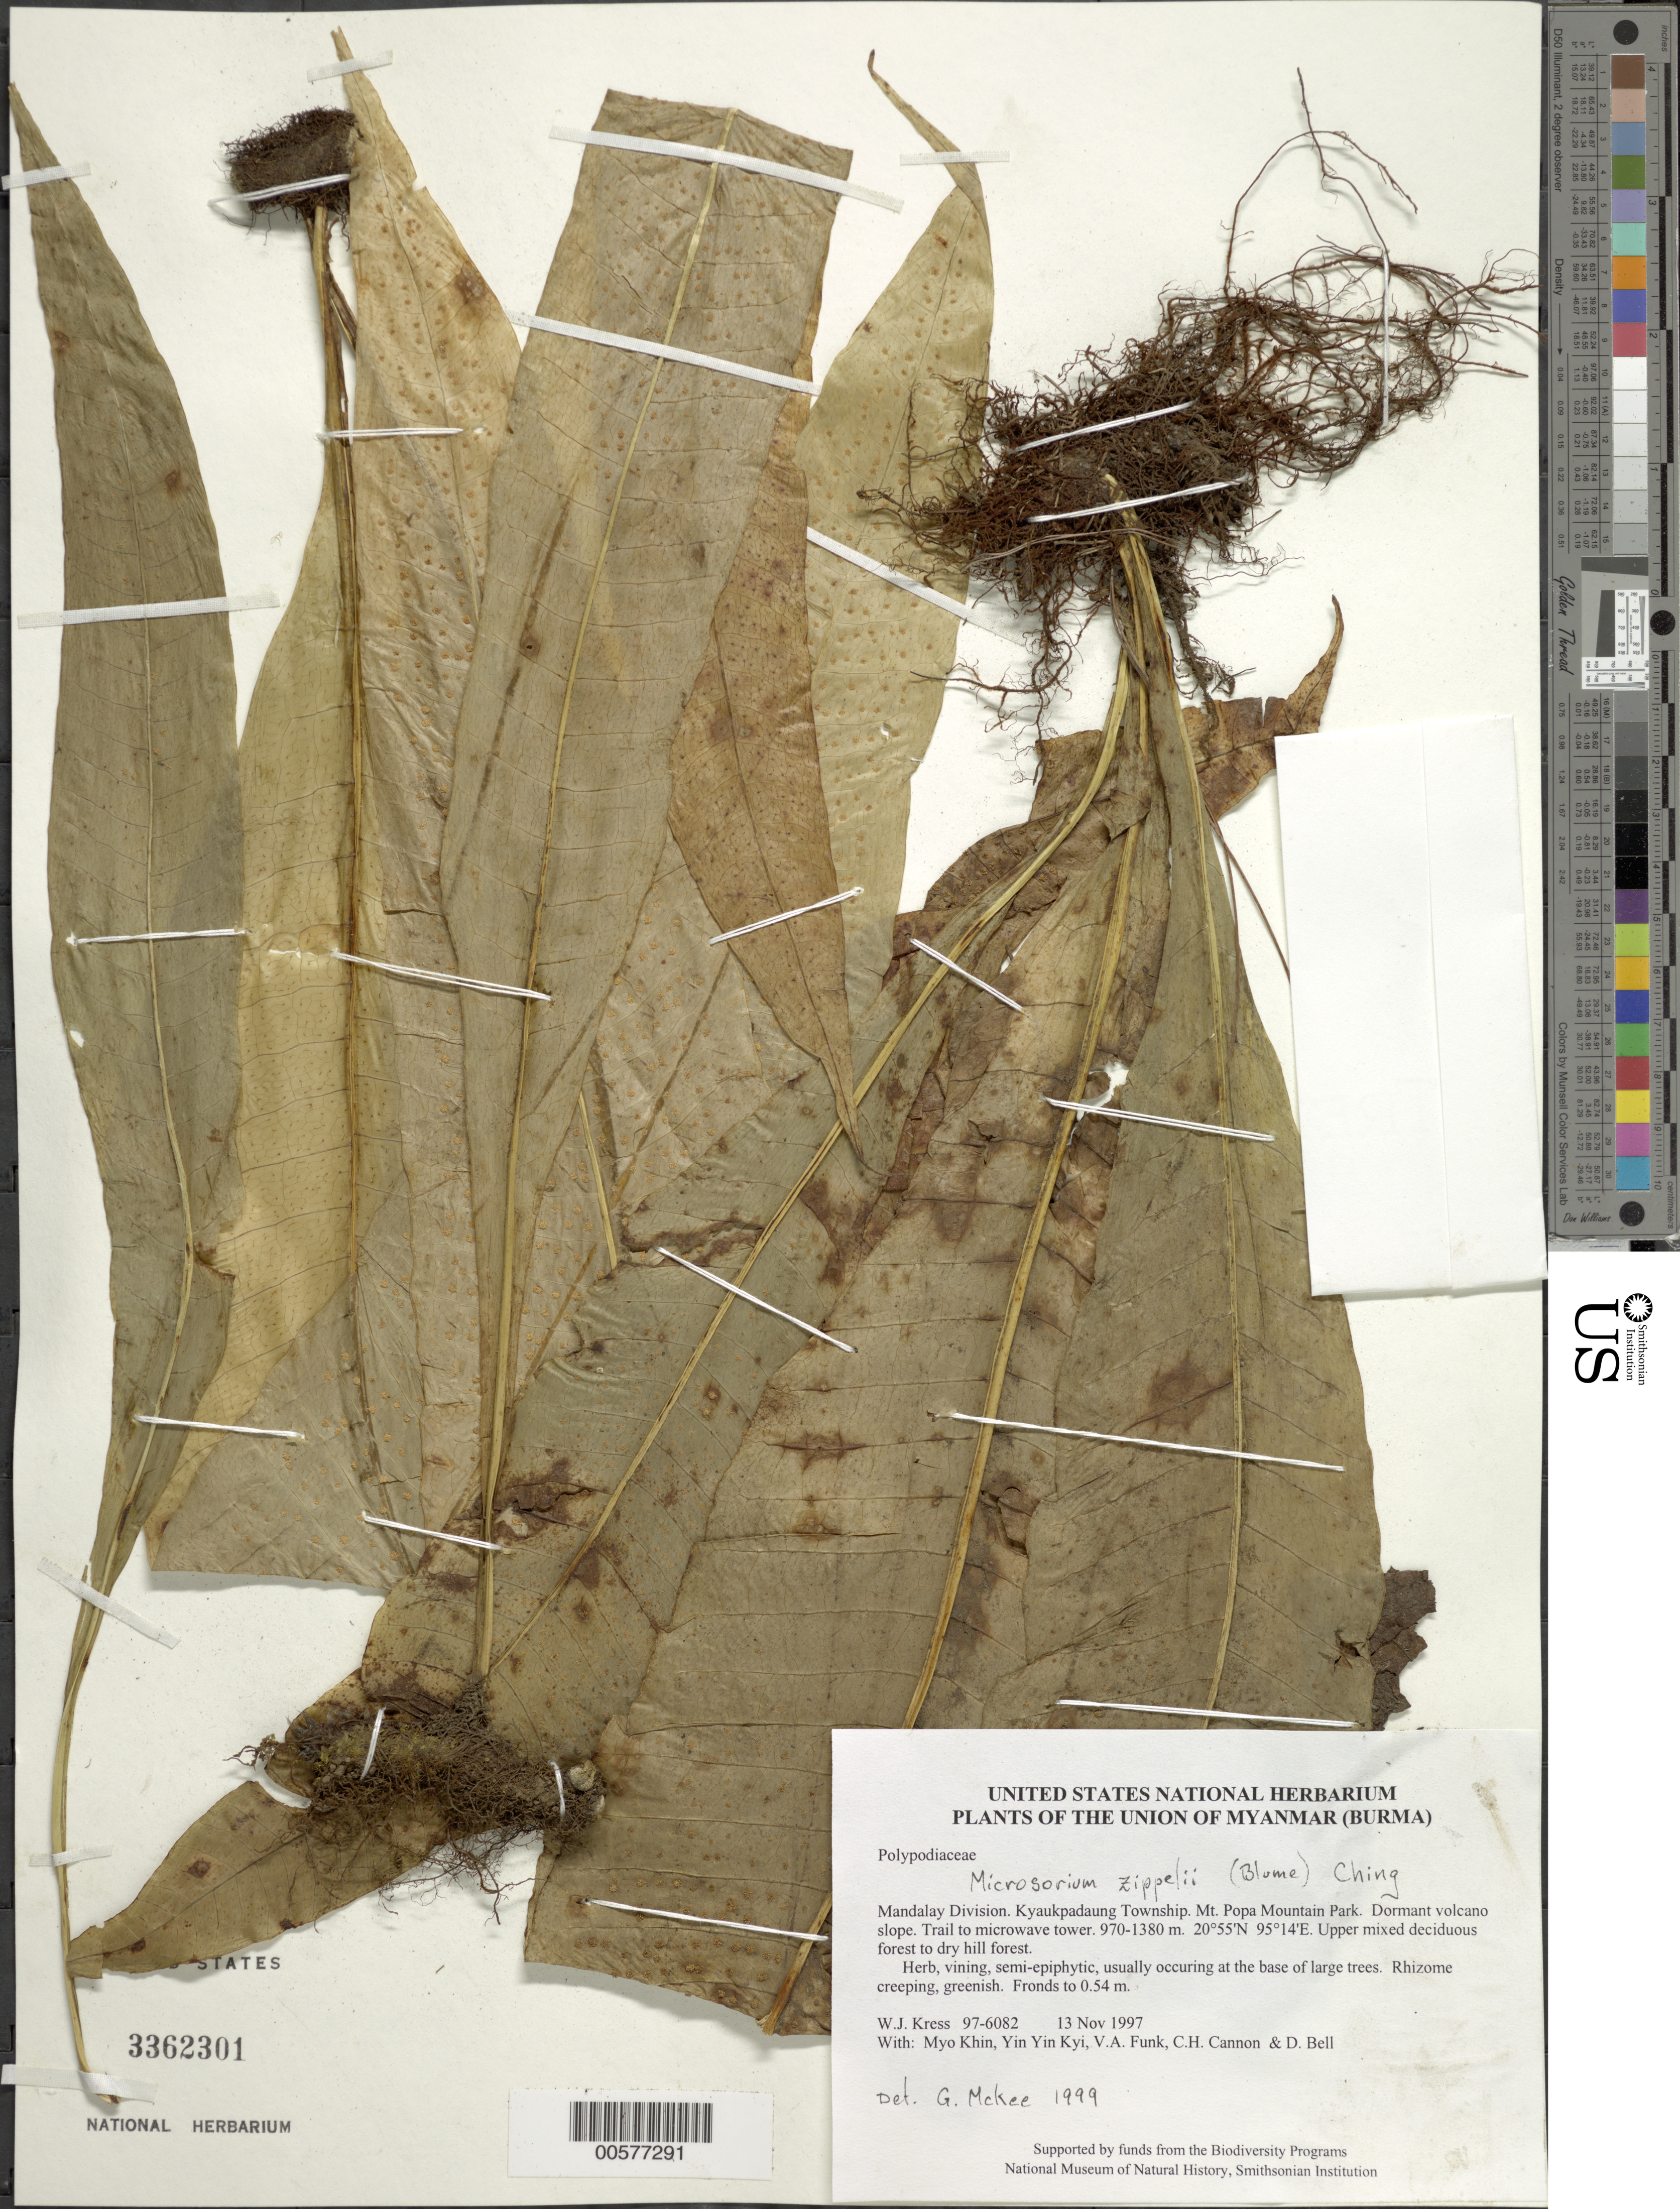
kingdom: Plantae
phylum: Tracheophyta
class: Polypodiopsida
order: Polypodiales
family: Polypodiaceae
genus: Microsorum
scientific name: Microsorum zippelii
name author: (Blume) Ching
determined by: McKee, G. S., (US), NMNH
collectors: W. J. Kress, Myo Khin, Yin Yin Kyi, V. Funk, C. H. Cannon & D. A. Bell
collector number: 97-6082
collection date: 1997-11-13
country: Myanmar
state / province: Mandalay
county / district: Kyaukpadaung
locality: Mt. Popa Mountain Park. Dormant volcano slope. Trail to microwave tower.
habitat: Upper mixed deciduous forest to dry hill forest.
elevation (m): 970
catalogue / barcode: US 3362301